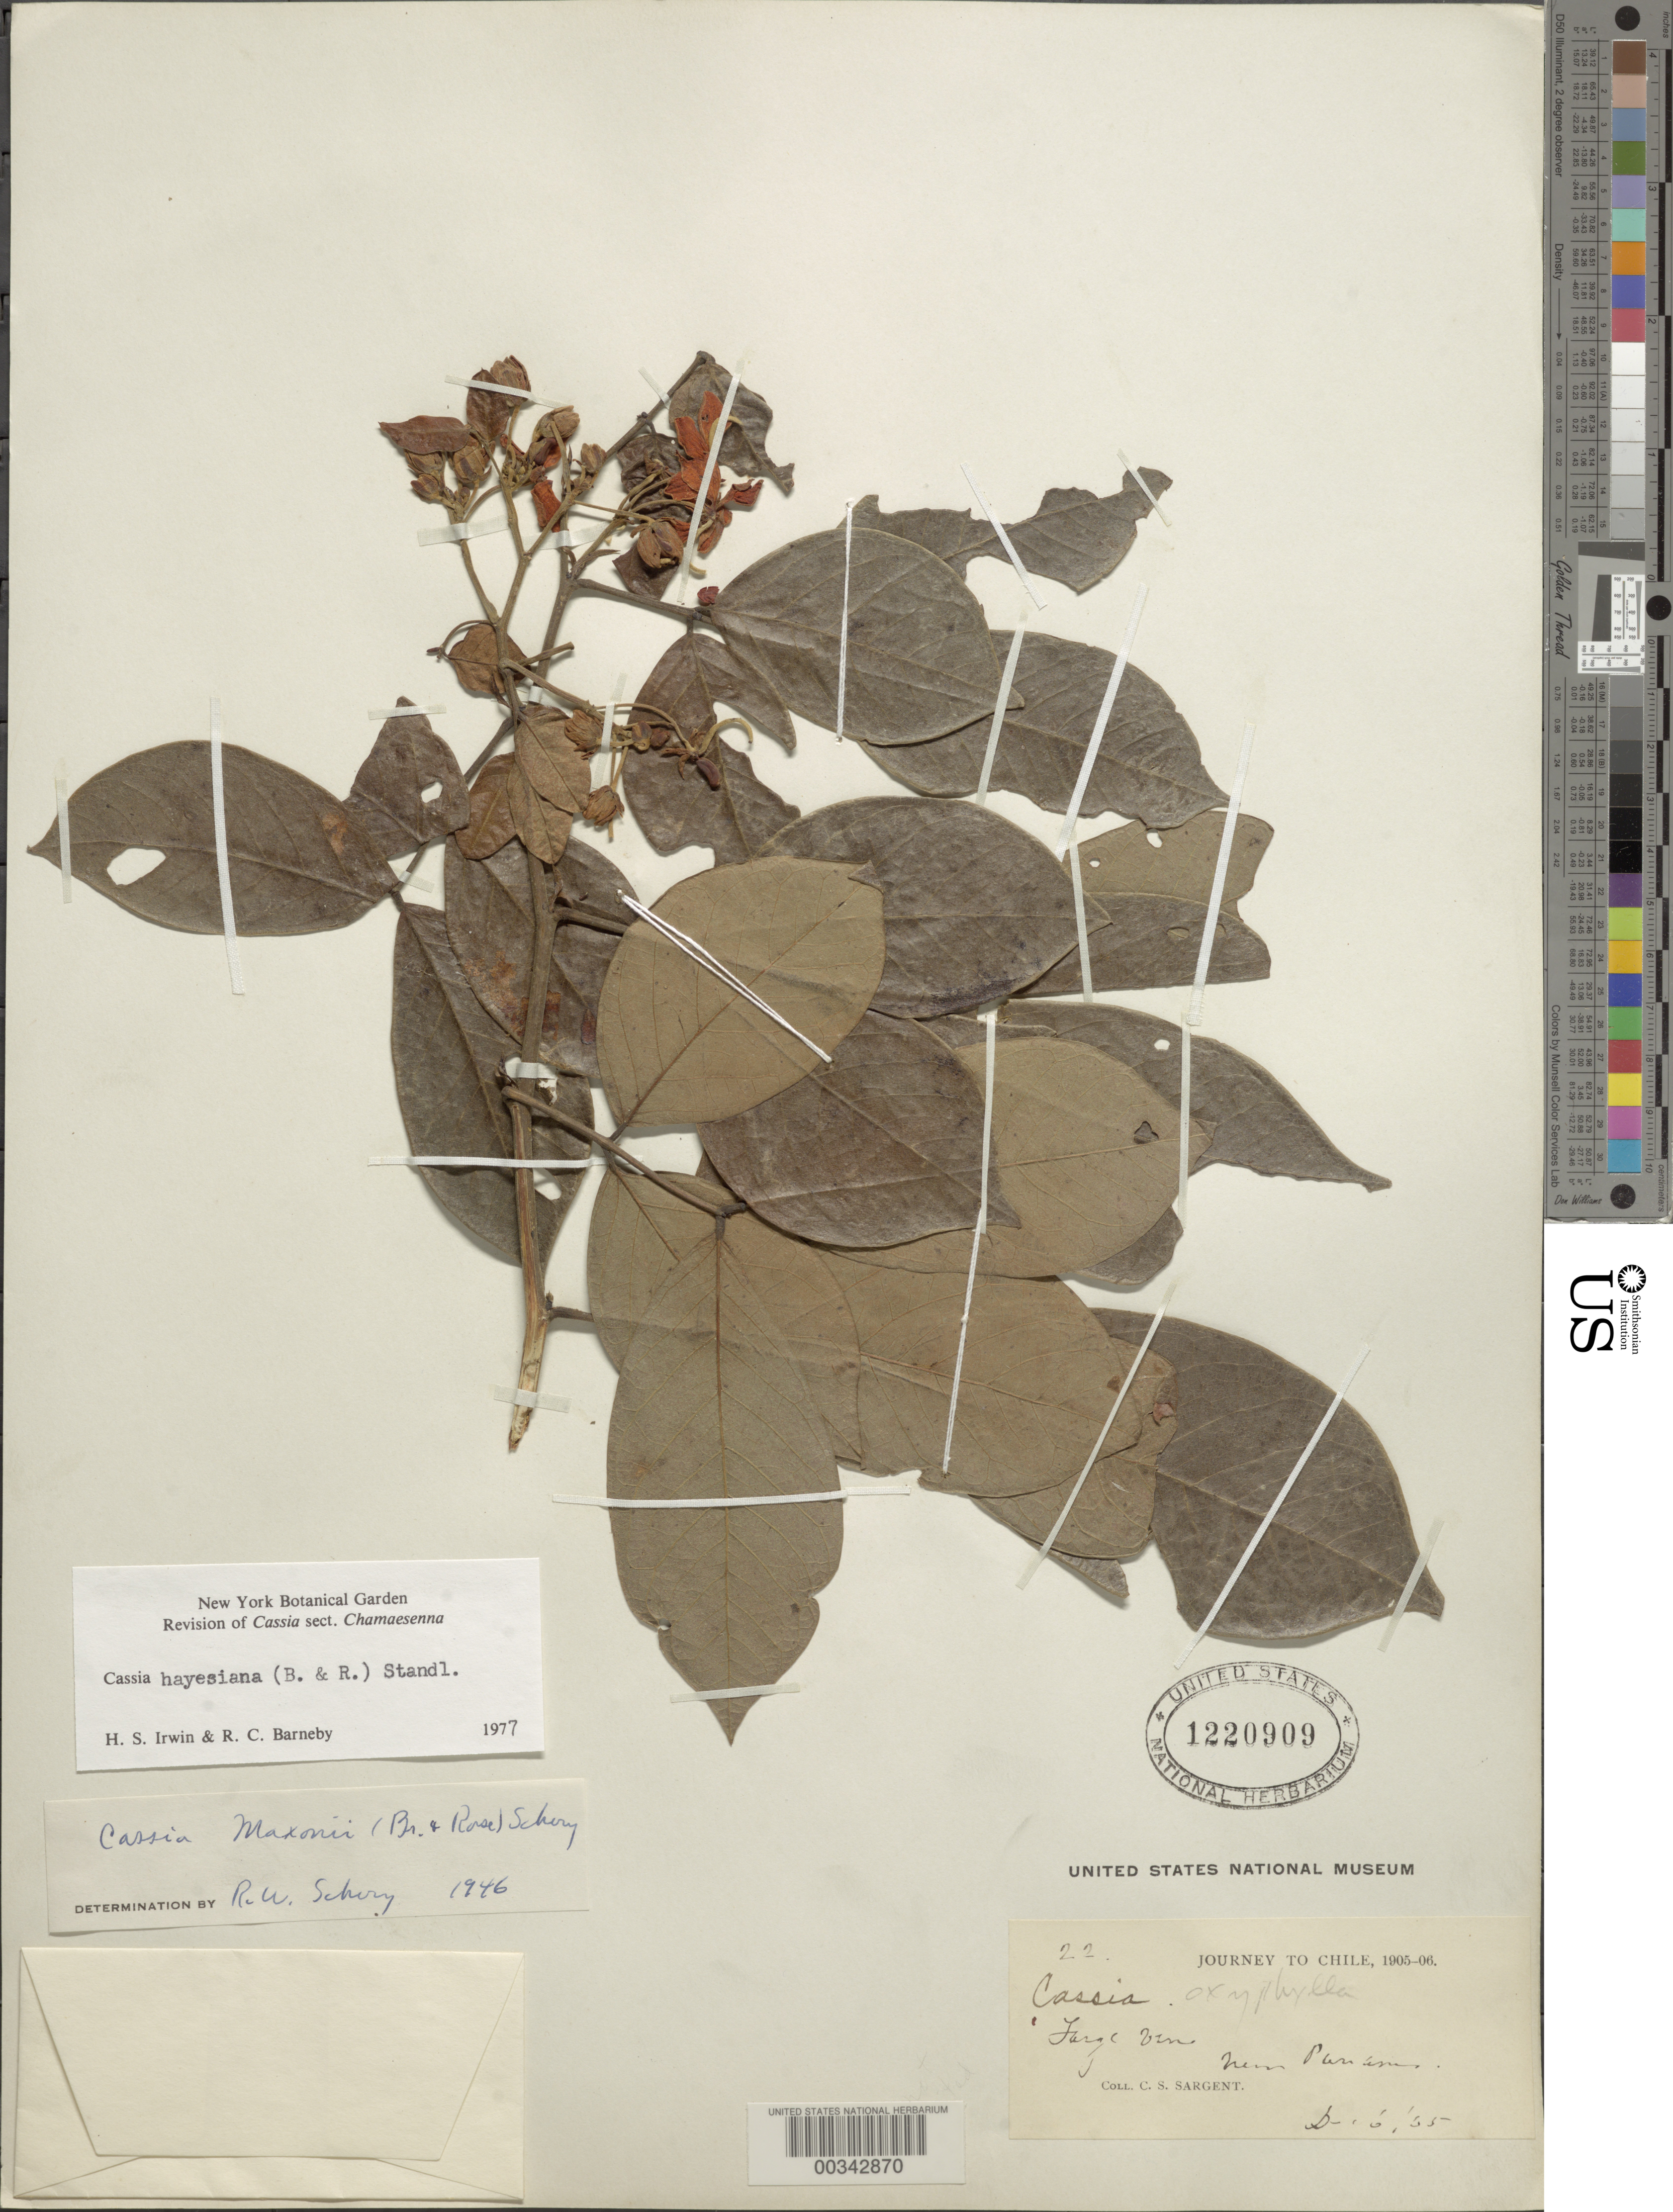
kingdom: Plantae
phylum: Tracheophyta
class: Magnoliopsida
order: Fabales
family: Fabaceae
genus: Senna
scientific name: Senna hayesiana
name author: (Britton & Rose) H.S. Irwin & Barneby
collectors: C. S. Sargent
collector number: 22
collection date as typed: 06 Dec 1905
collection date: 1905-12-06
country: Panama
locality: Near Panama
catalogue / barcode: US 1220909